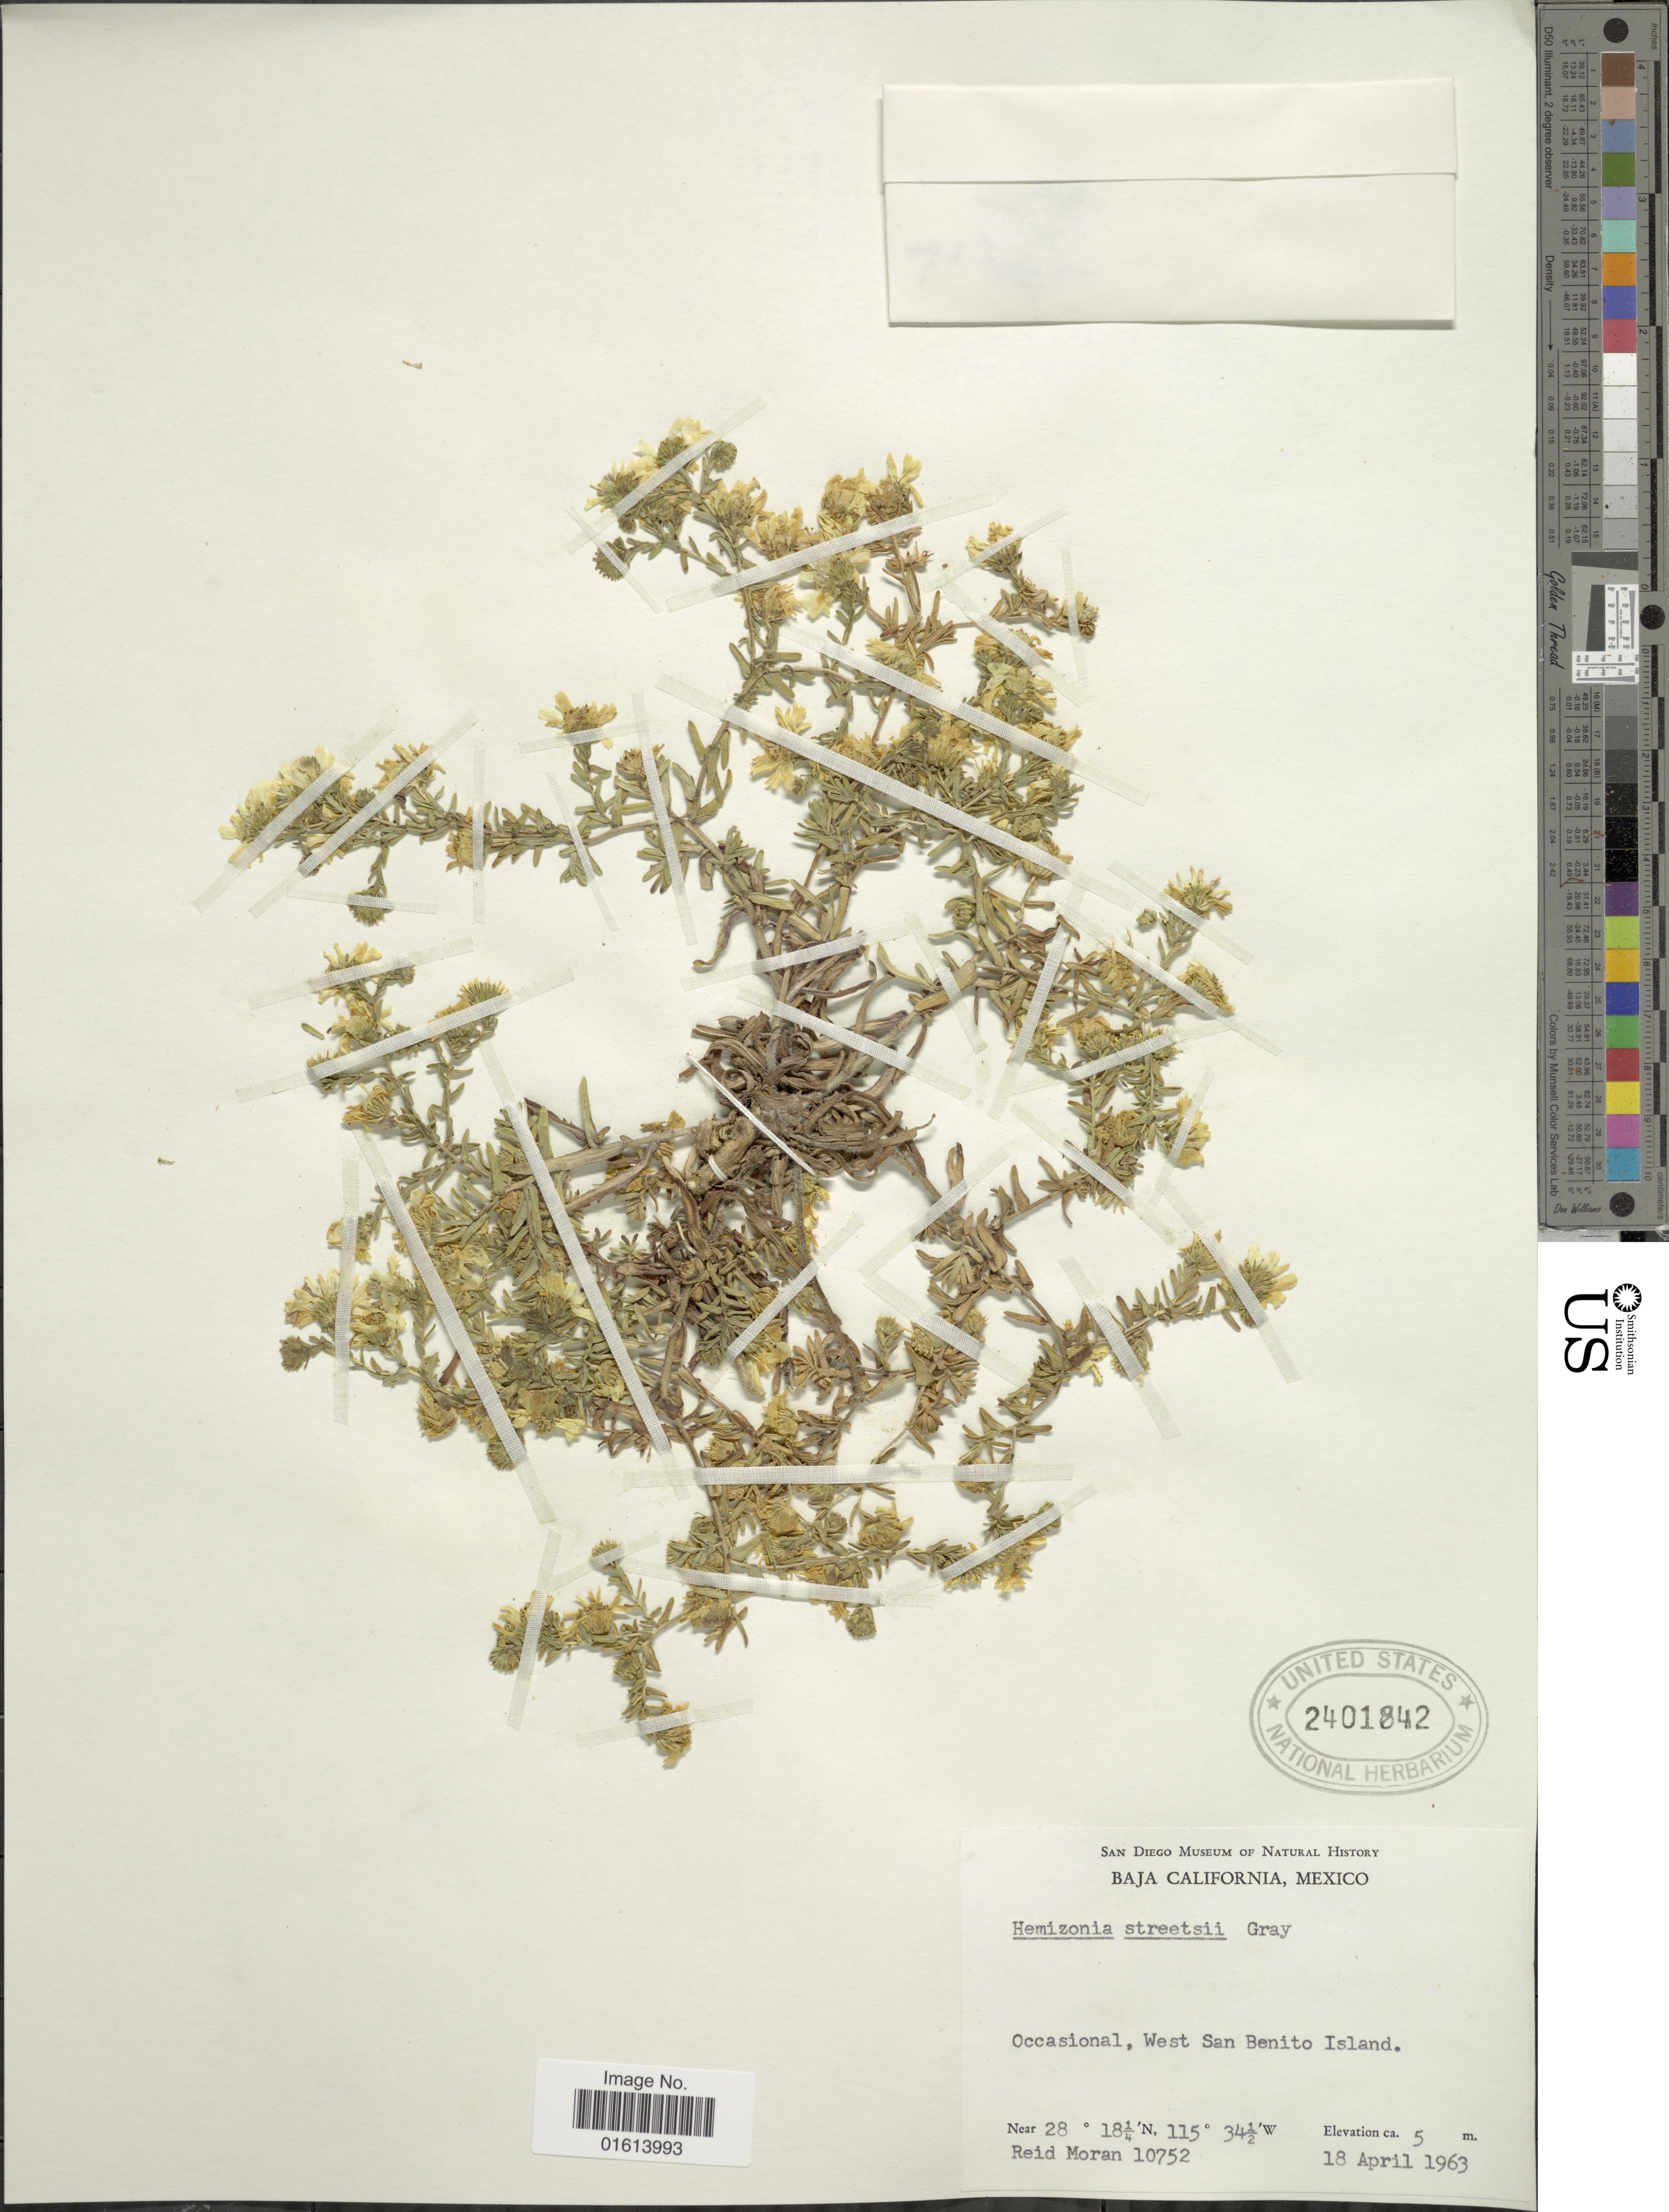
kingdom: Plantae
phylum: Tracheophyta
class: Magnoliopsida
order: Asterales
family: Asteraceae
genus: Deinandra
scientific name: Deinandra streetsii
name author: (A. Gray) B.G. Baldwin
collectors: R. V. Moran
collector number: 10752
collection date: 1963-04-18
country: Mexico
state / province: Baja California Norte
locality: West San Benito Island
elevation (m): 5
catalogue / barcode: US 2401842